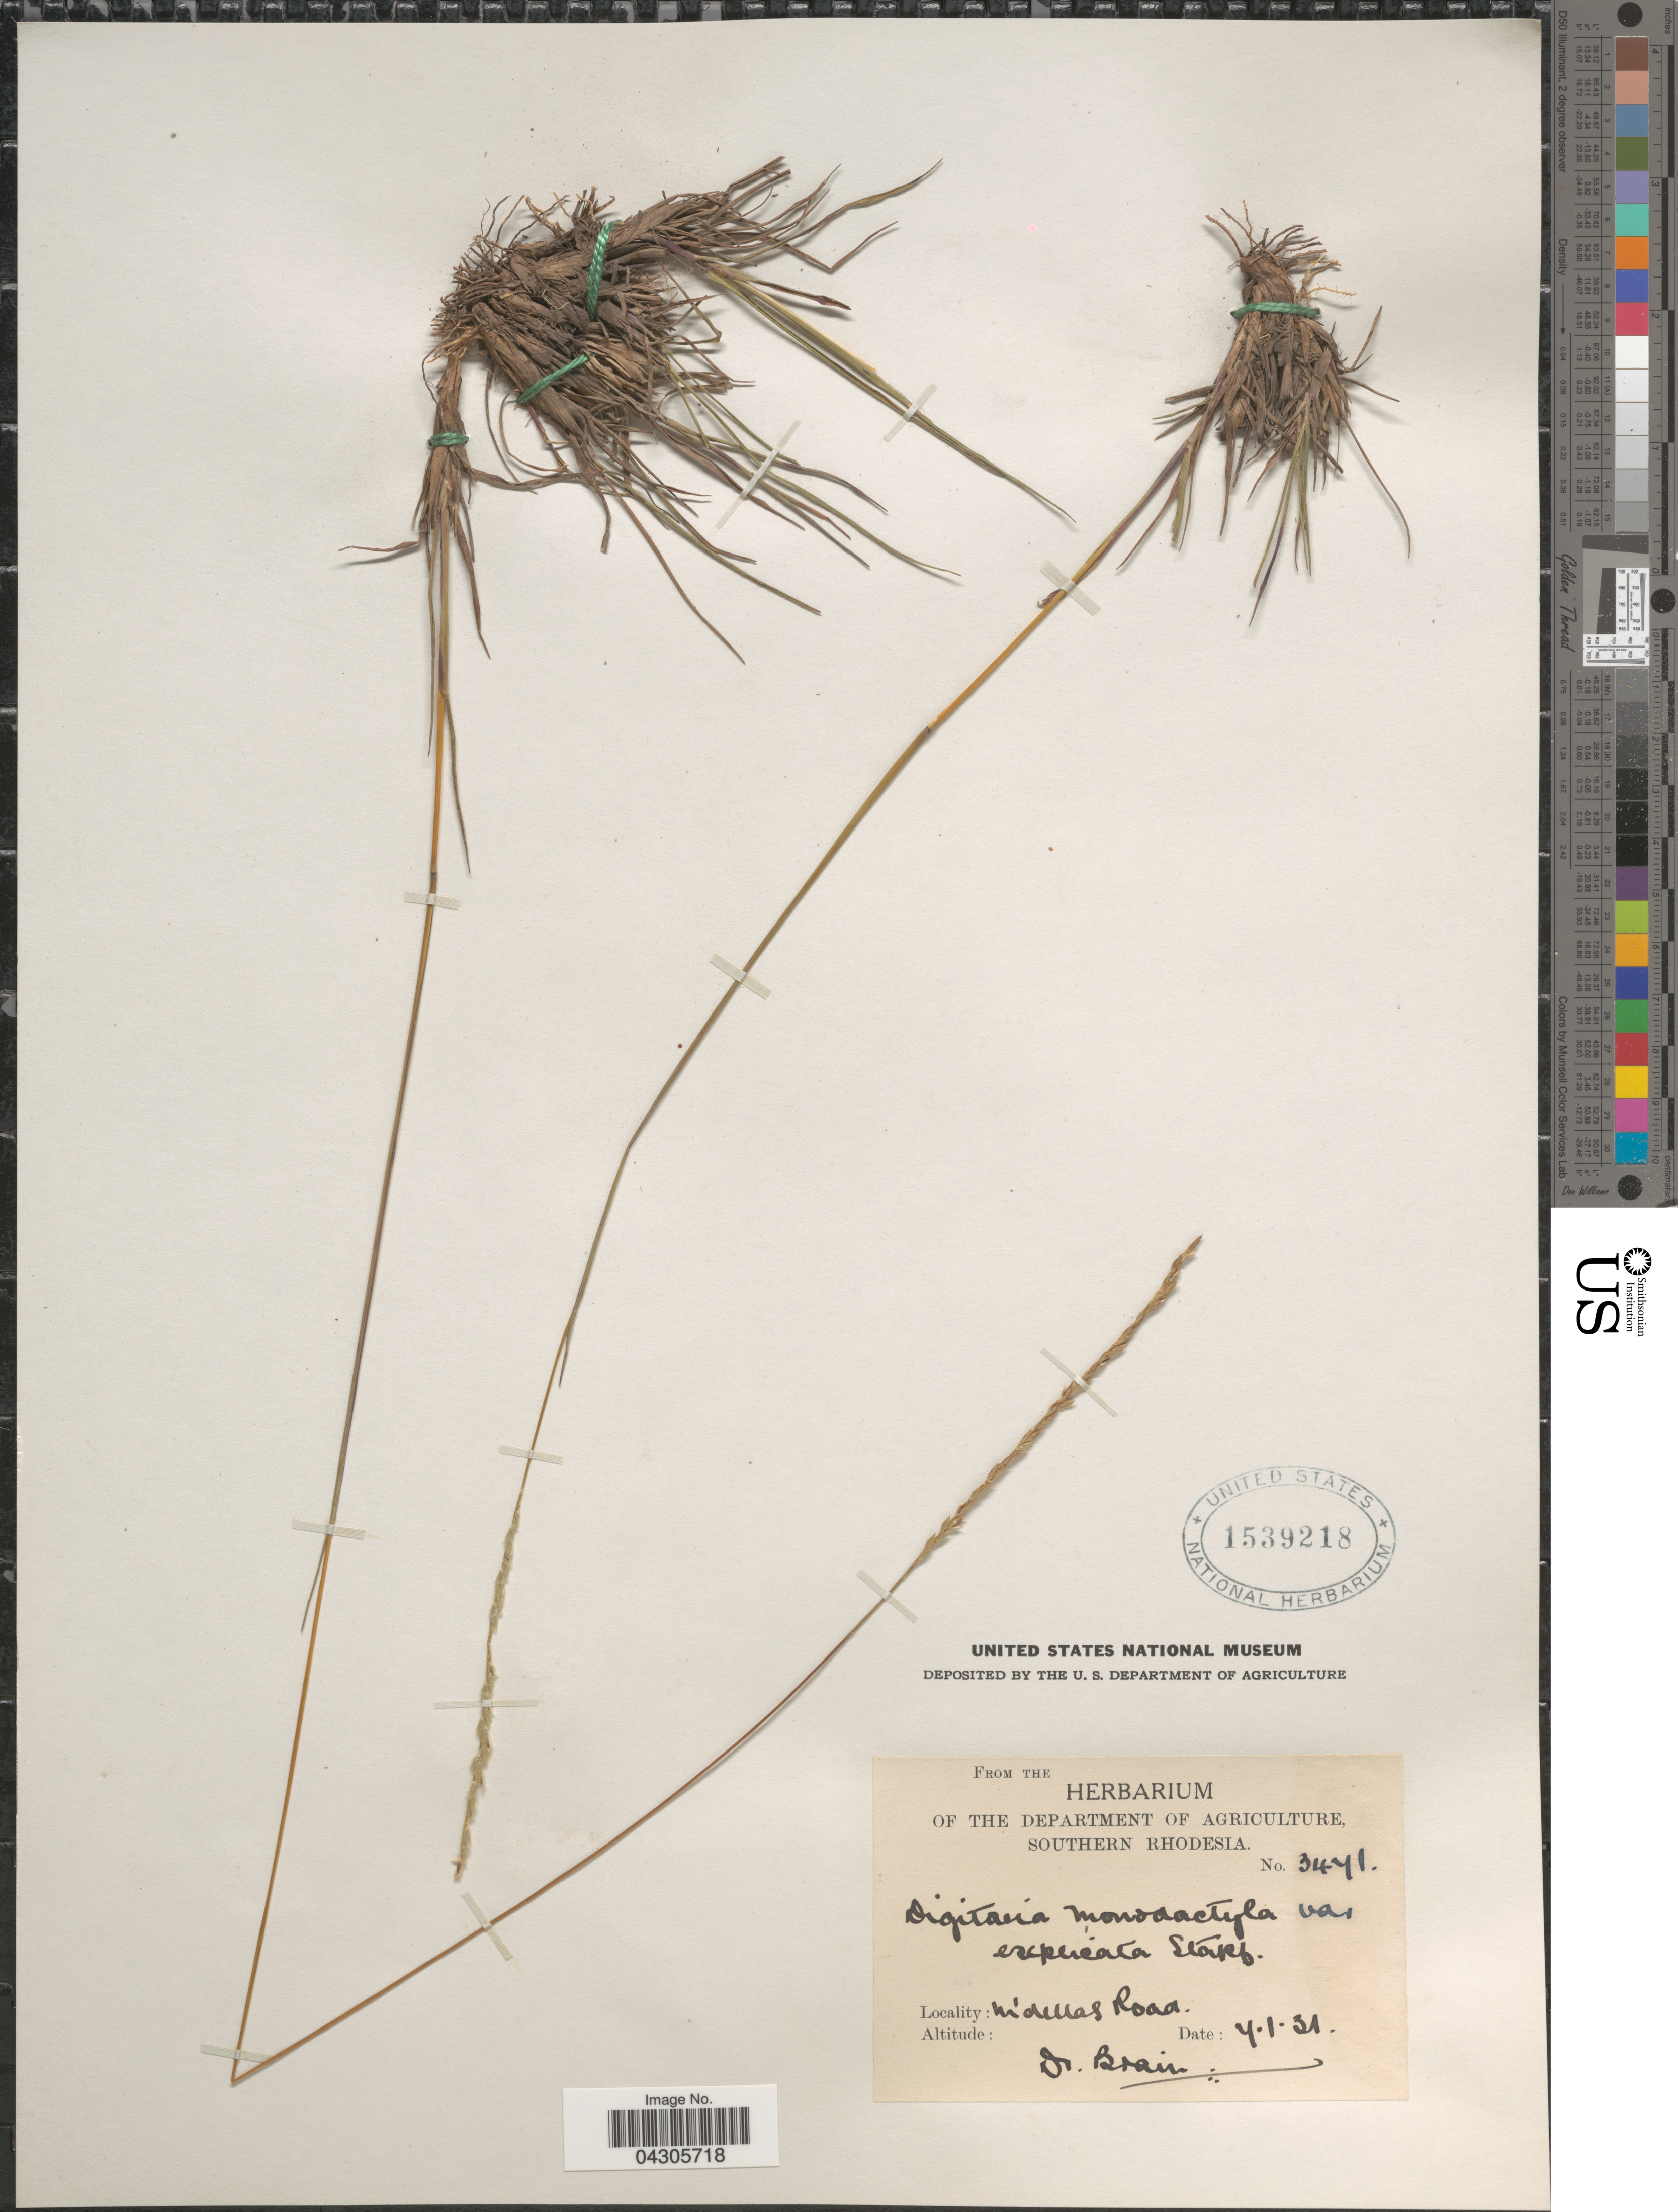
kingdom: Plantae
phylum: Tracheophyta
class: Liliopsida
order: Poales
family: Poaceae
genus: Digitaria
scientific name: Digitaria monodactyla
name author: (Nees) Stapf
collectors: Brain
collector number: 3471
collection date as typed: Transcribed d/m/y: 7/1/31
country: Zimbabwe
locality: Southern Rhodesia. M'dellas Road.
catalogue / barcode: US 1539218